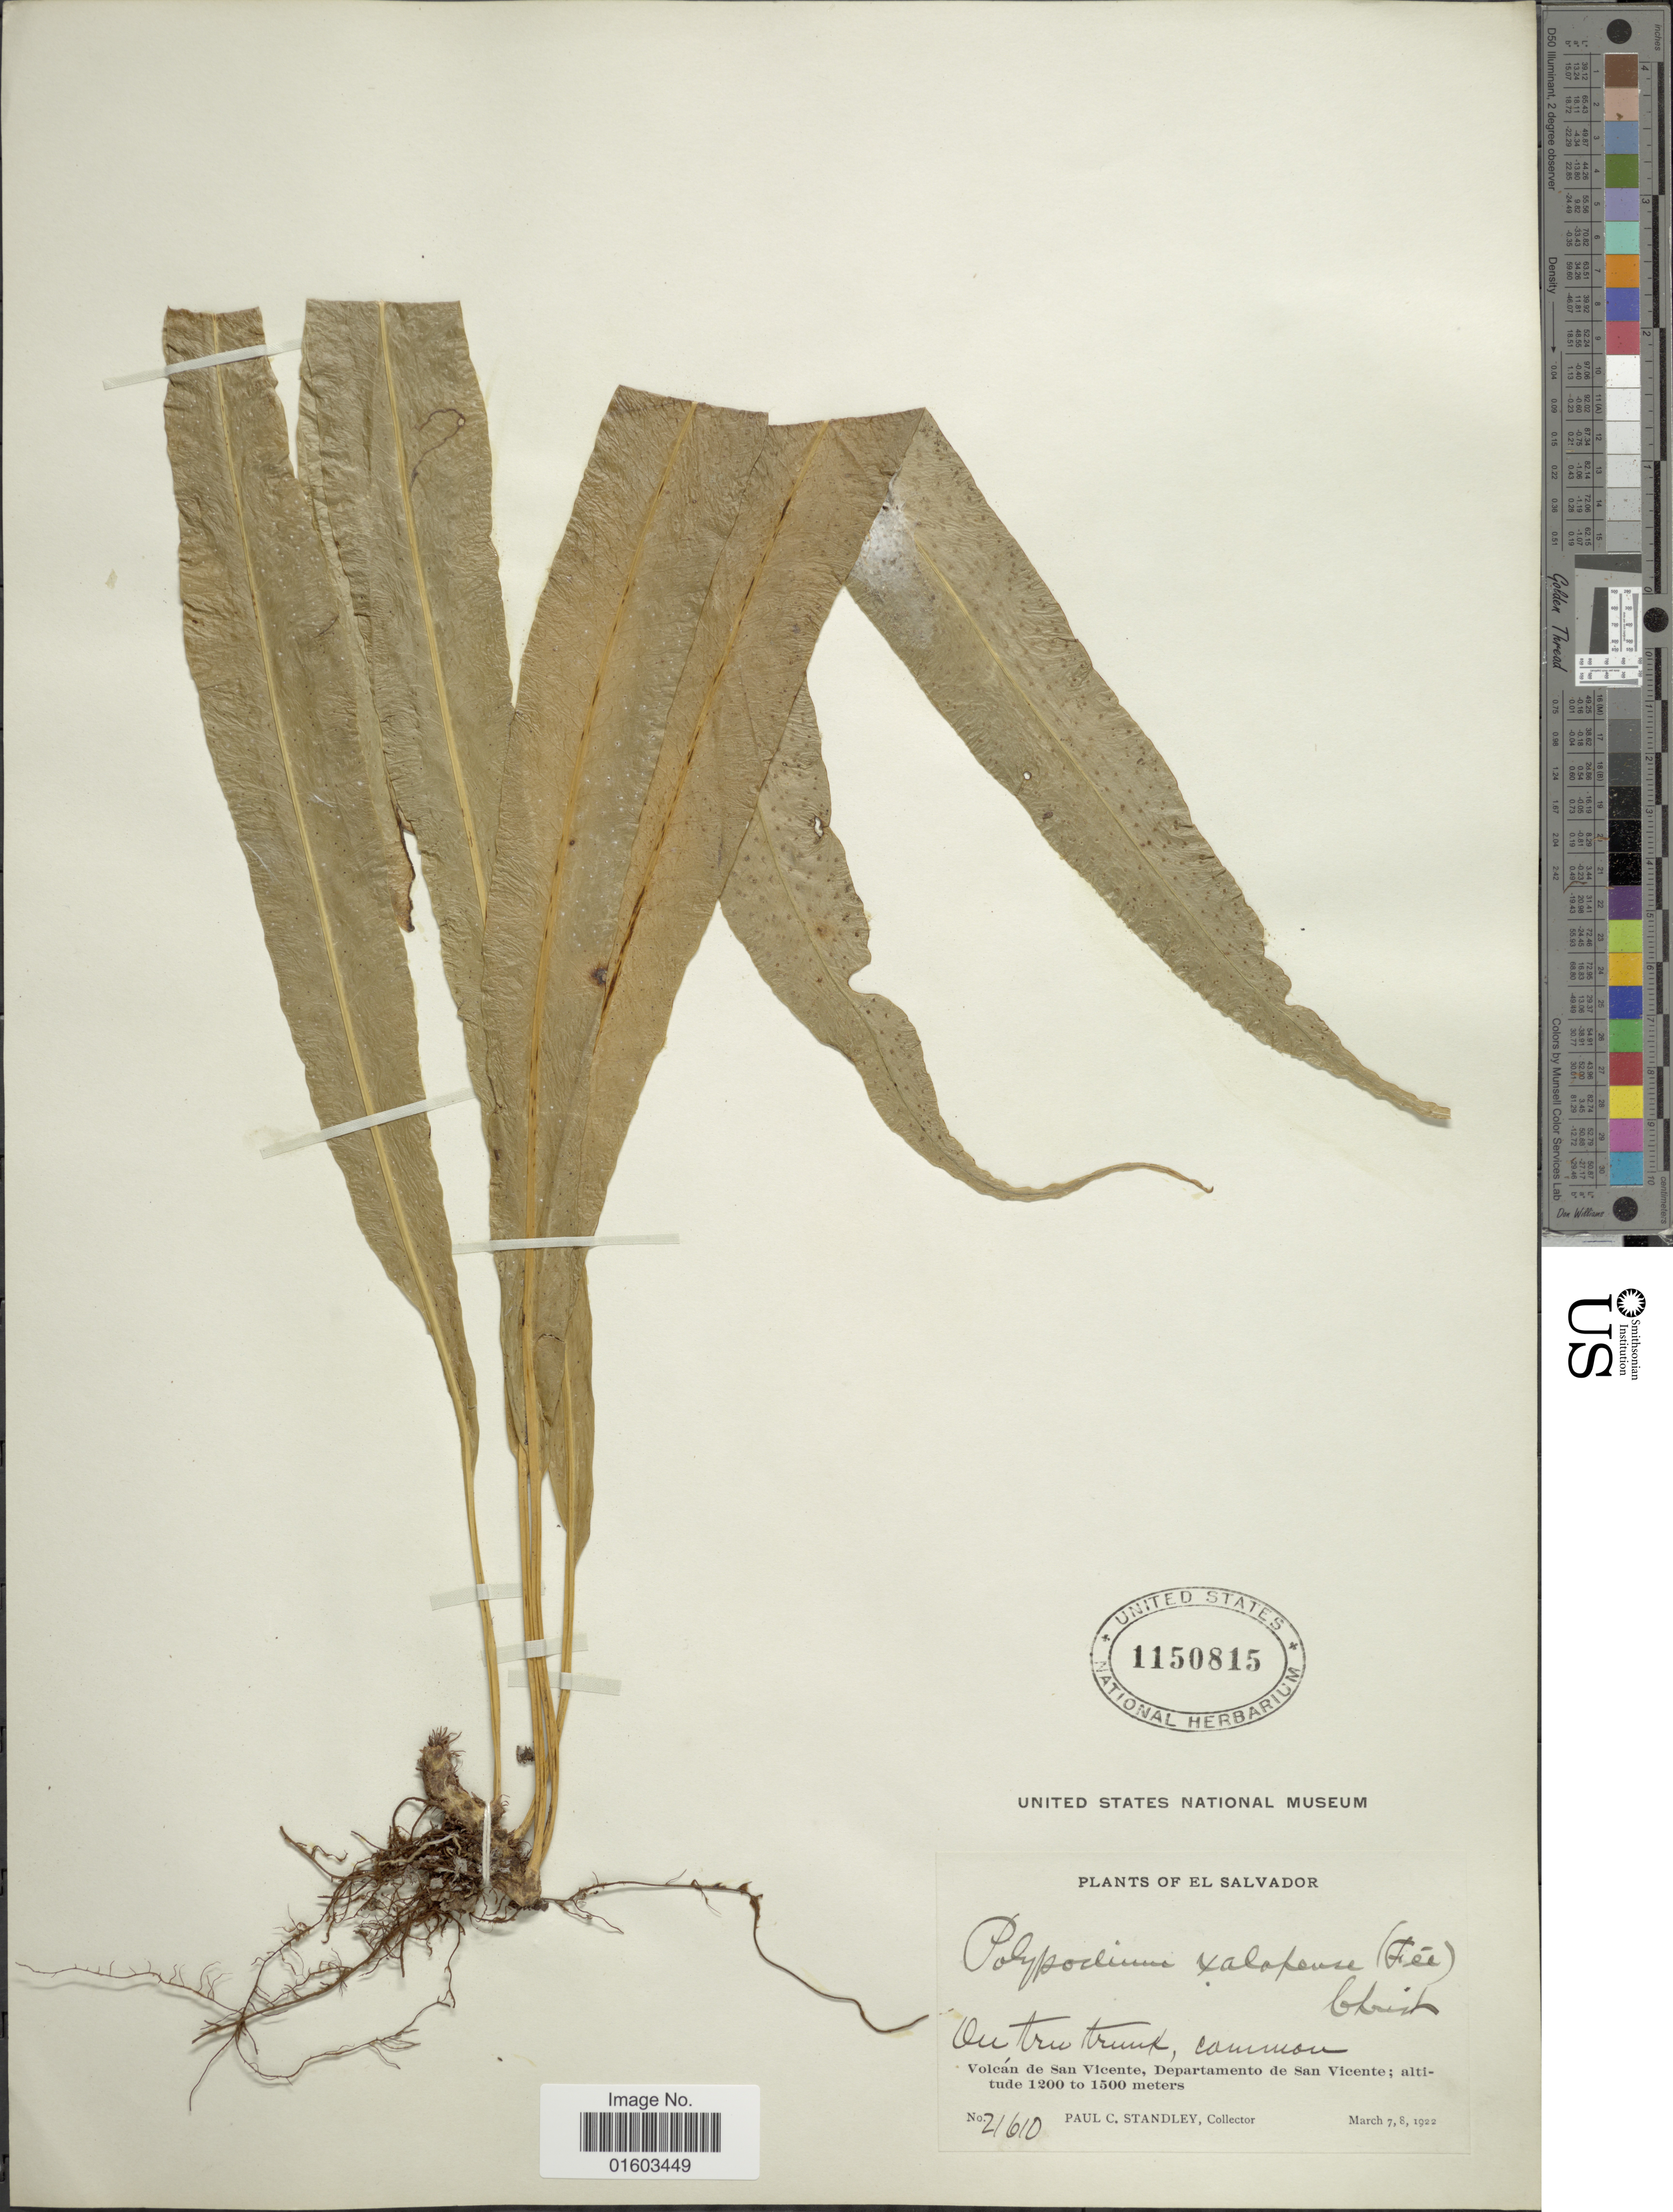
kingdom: Plantae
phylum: Tracheophyta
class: Polypodiopsida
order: Polypodiales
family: Polypodiaceae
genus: Campyloneurum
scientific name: Campyloneurum xalapense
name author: Fée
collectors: P. C. Standley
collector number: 21610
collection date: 1922-03-07/1922-03-08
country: El Salvador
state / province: San Vincente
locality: Volcan de San Vicente, Departamento de San Vicente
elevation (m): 1200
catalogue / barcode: US 1150815